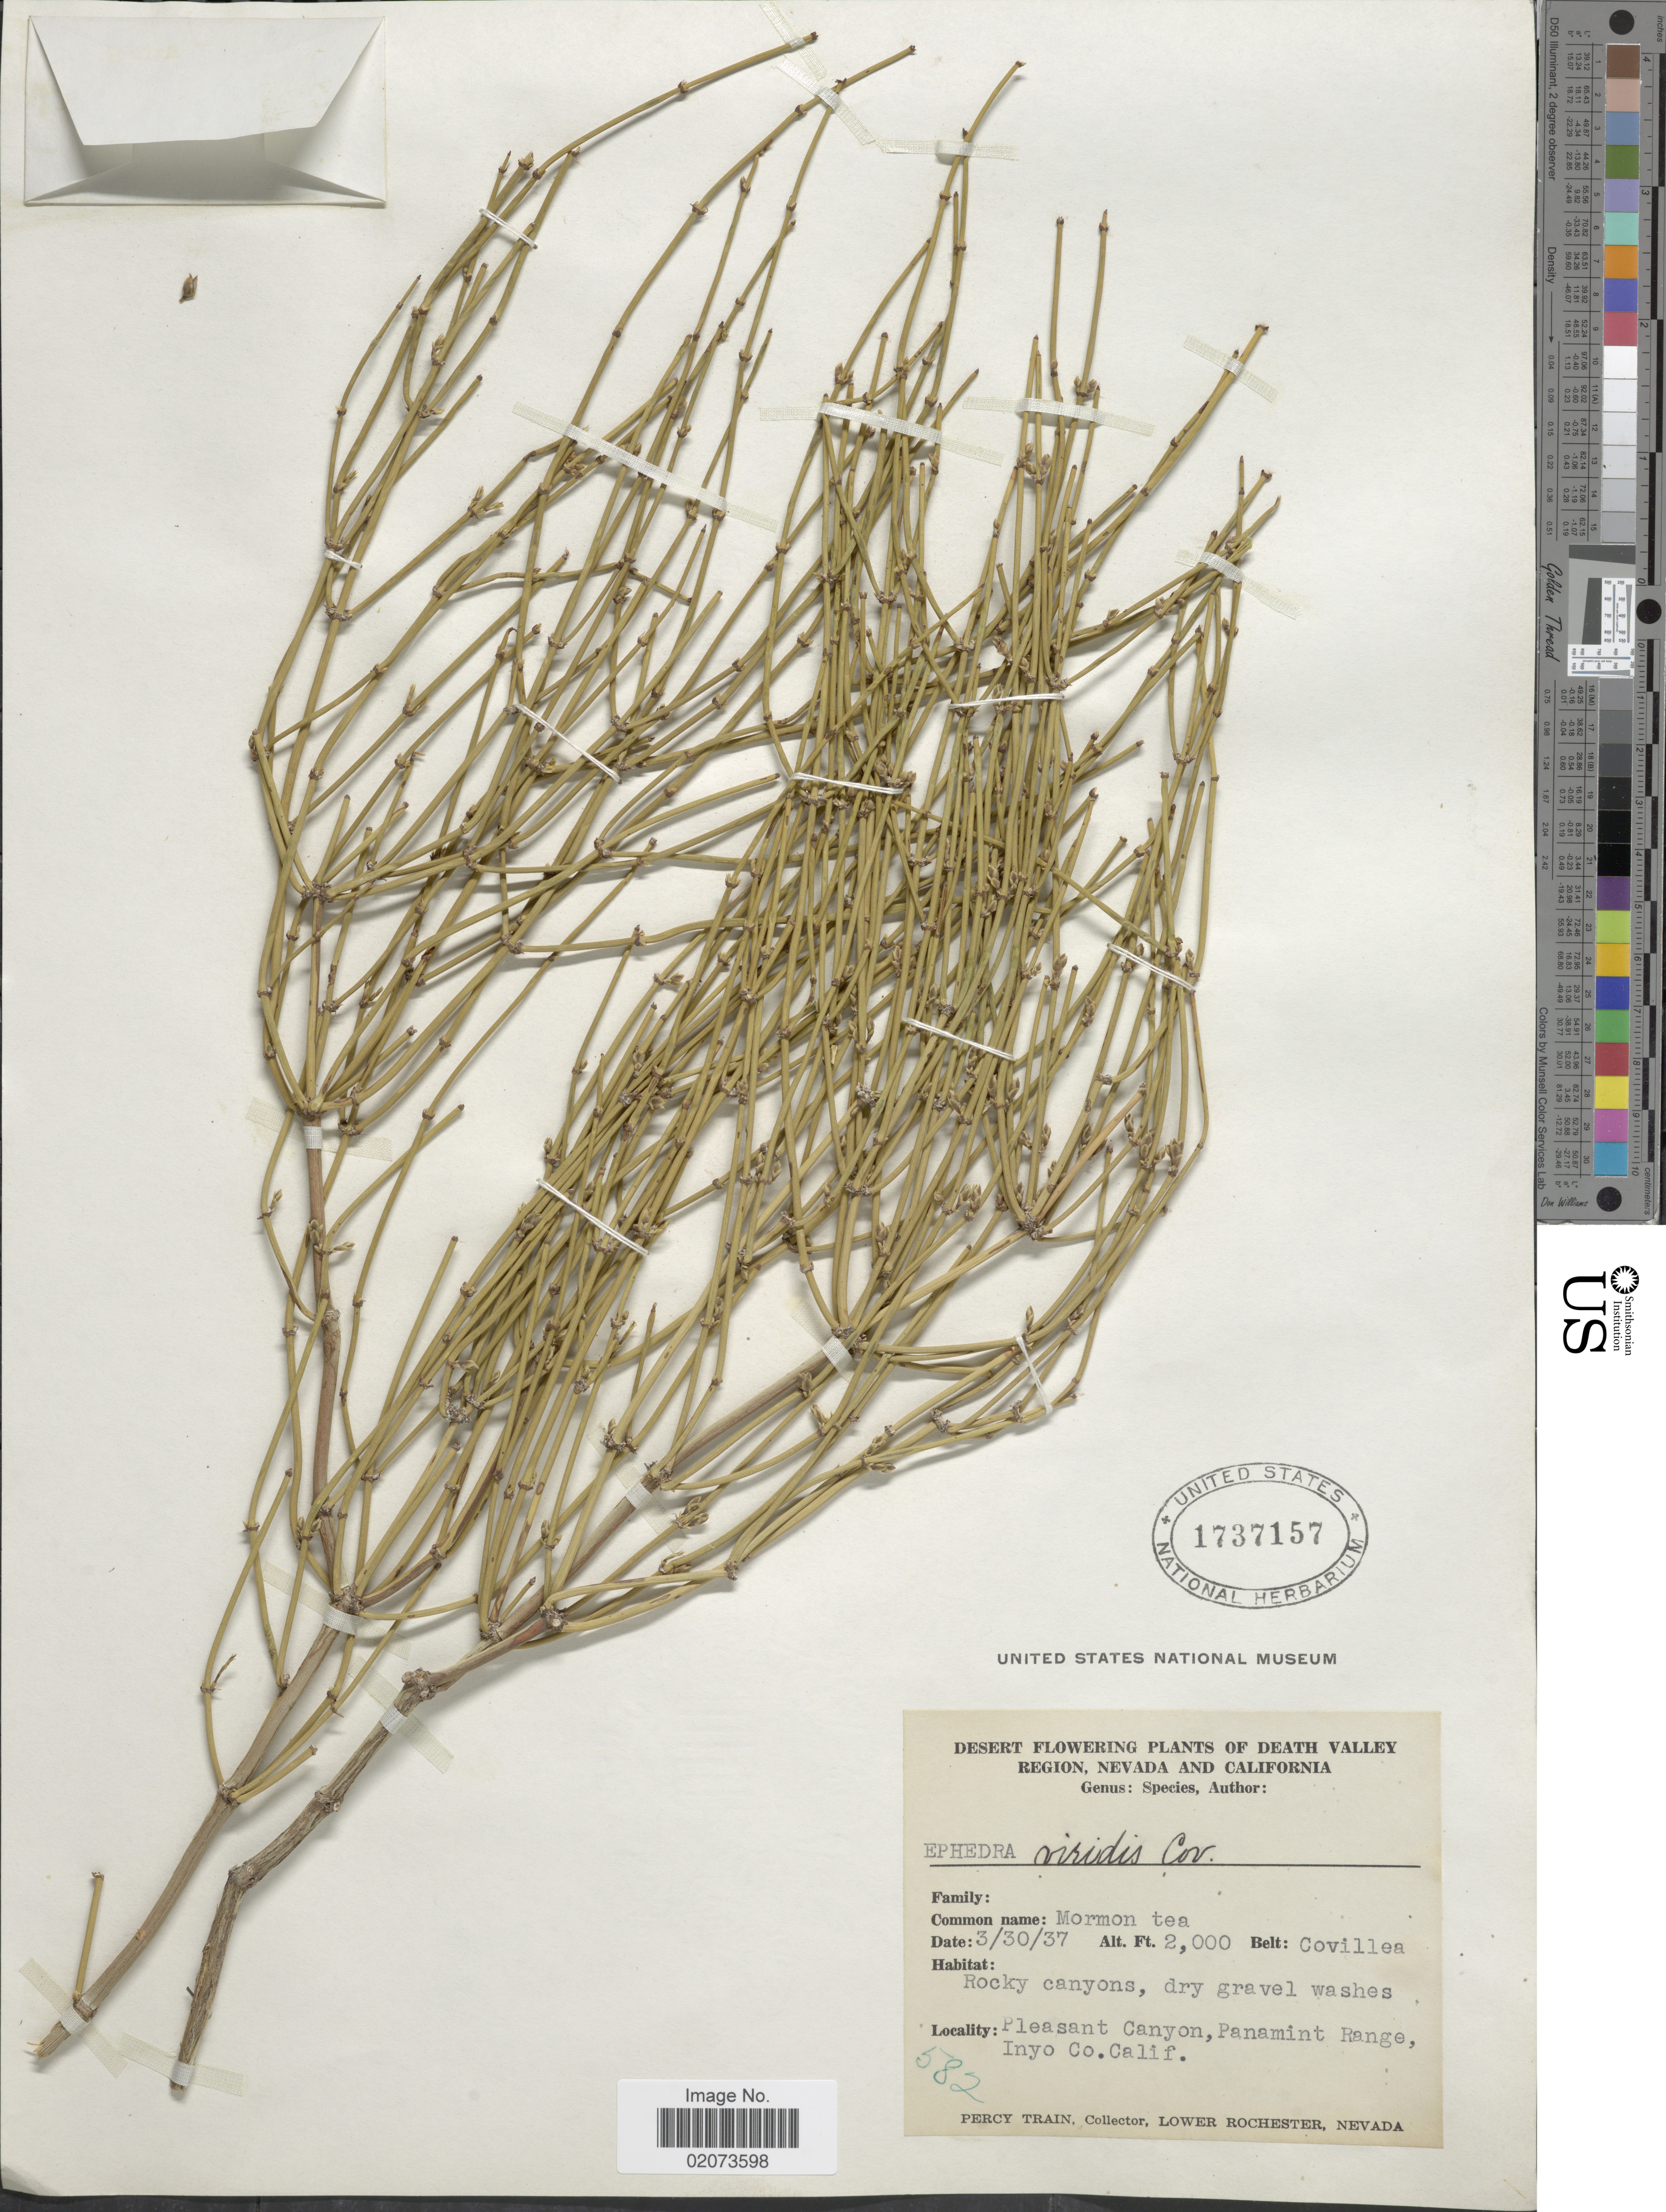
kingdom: Plantae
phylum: Tracheophyta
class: Gnetopsida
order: Ephedrales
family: Ephedraceae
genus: Ephedra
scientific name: Ephedra viridis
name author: Coville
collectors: P. Train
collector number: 582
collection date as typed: Transcribed d/m/y: 30/3/37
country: United States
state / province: California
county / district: Inyo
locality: Desert of Death Valley, rocky canyons, Pleasant Canyon, Panamint Range, Inyo Co.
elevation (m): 610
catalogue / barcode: US 1737157